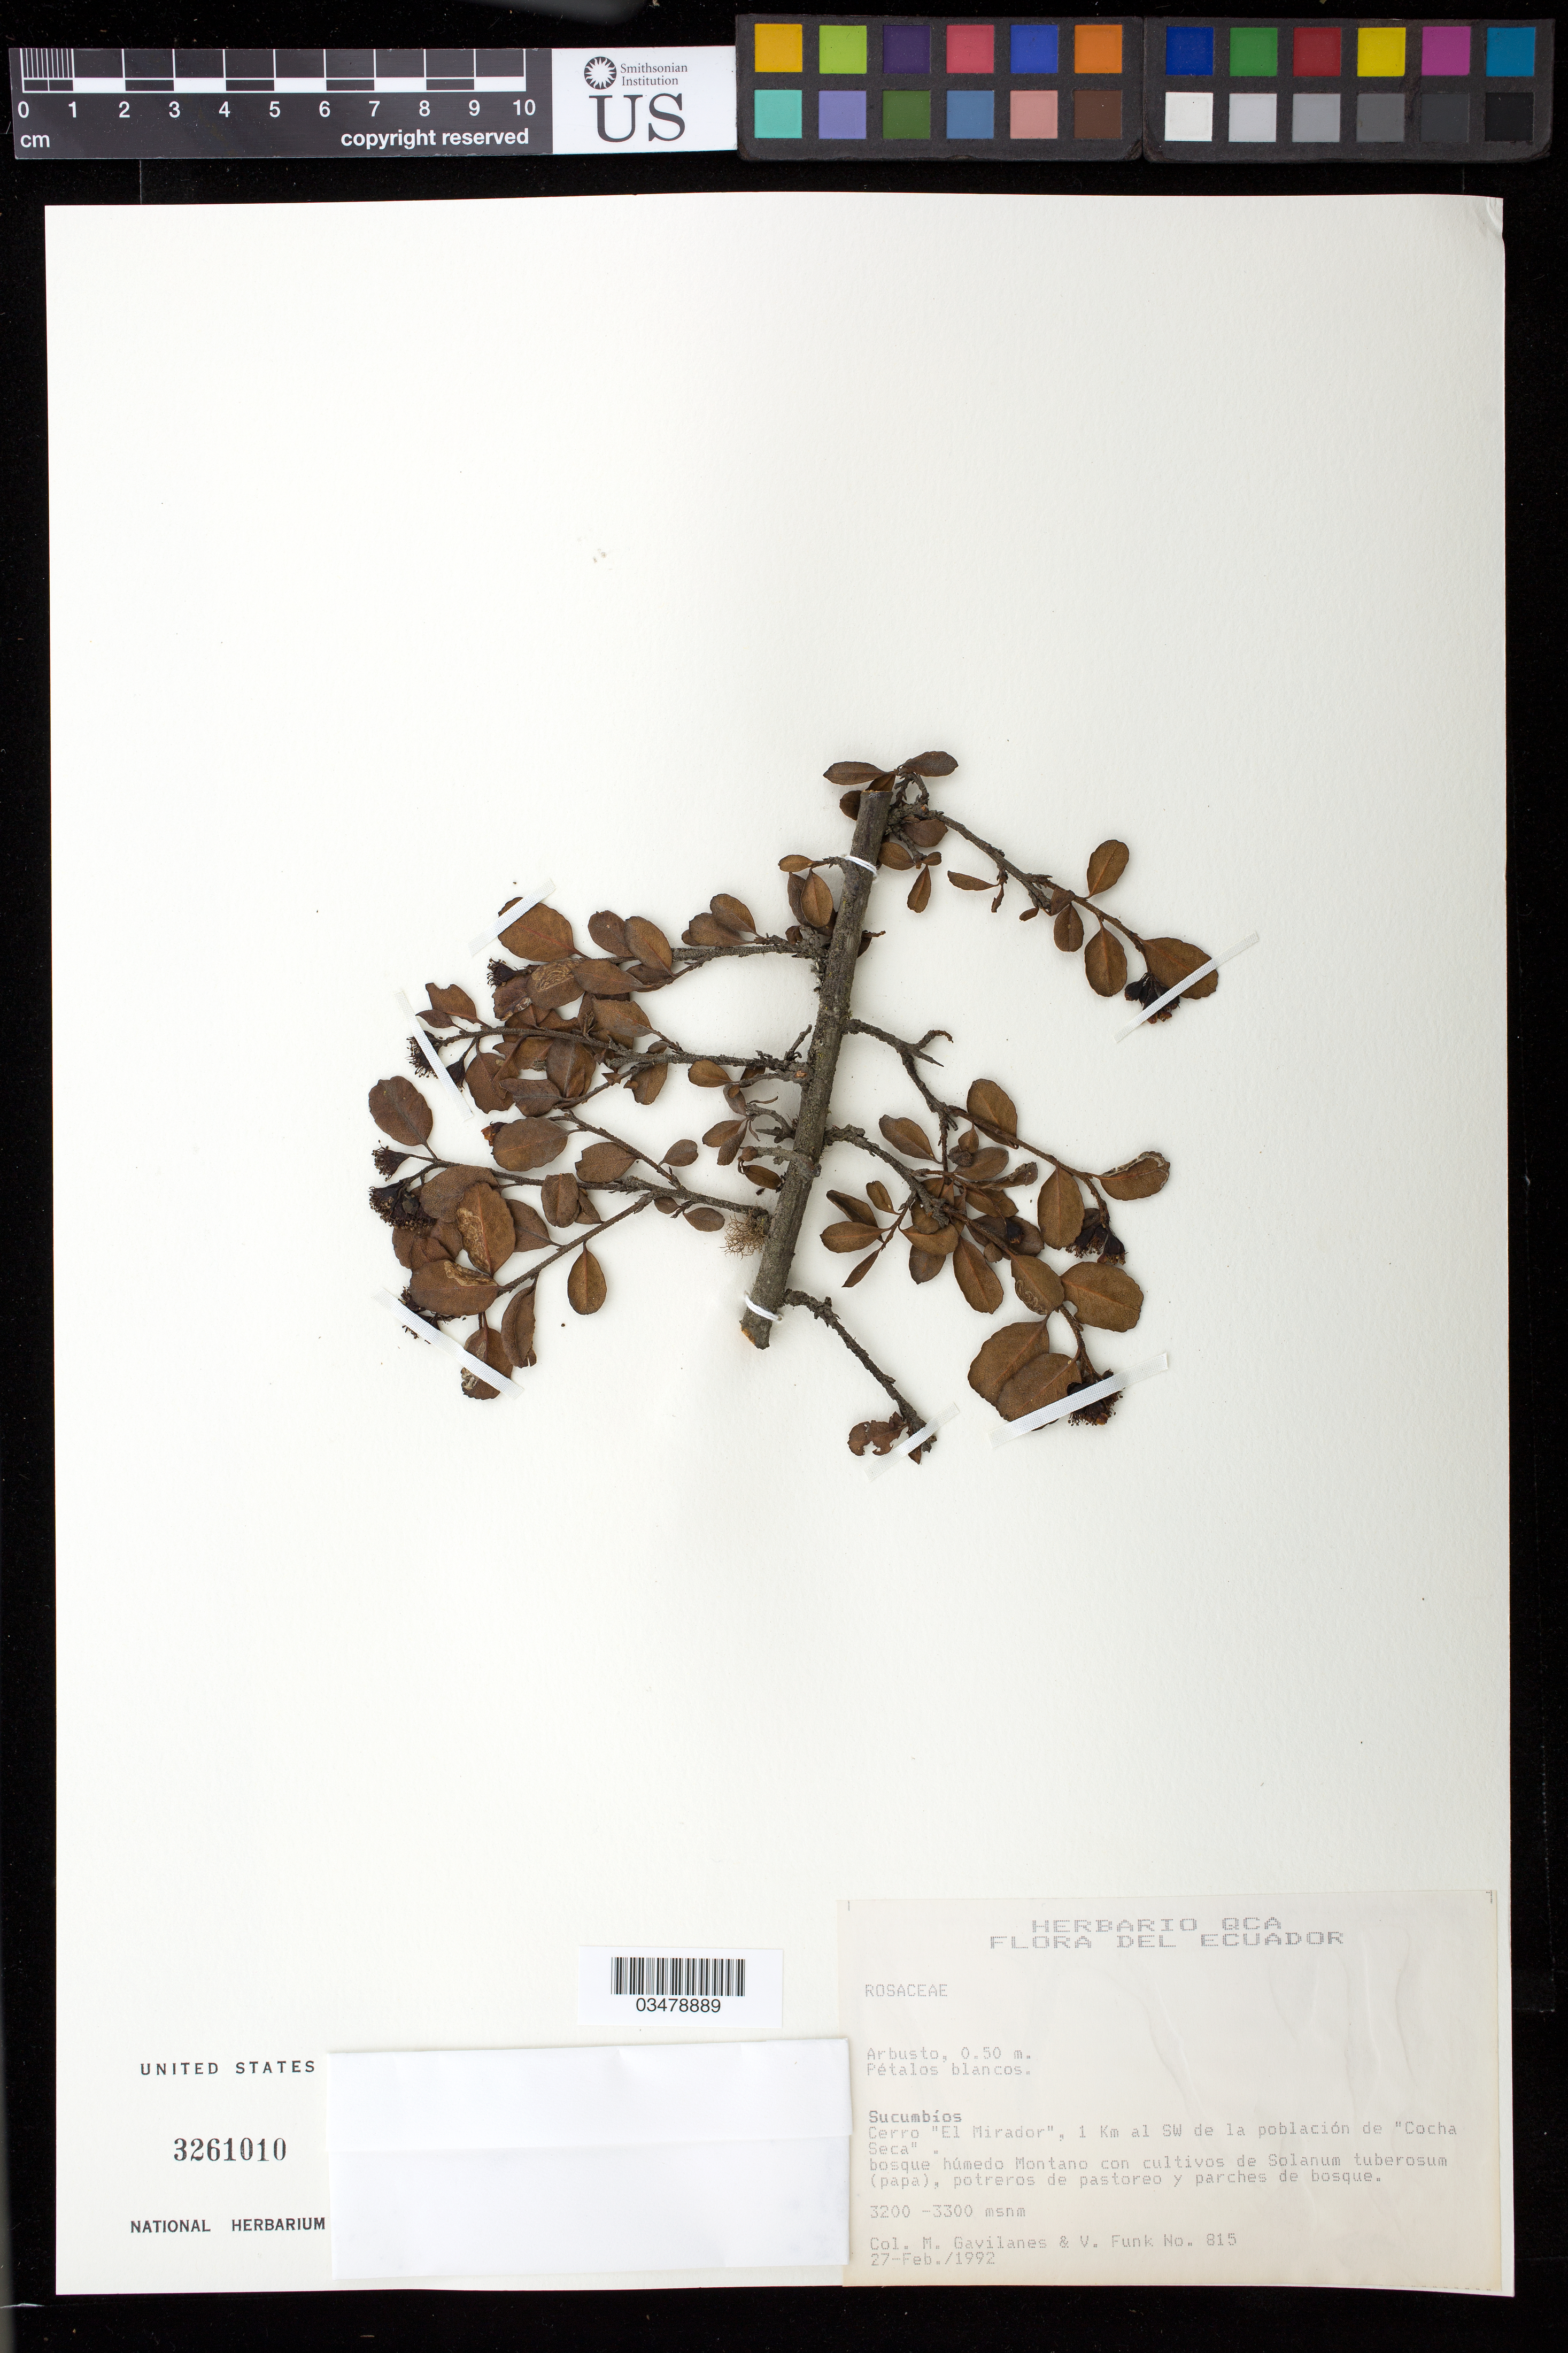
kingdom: Plantae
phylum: Tracheophyta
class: Magnoliopsida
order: Rosales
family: Rosaceae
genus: Hesperomeles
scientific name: Hesperomeles obtusifolia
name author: (Pers.) Lindl.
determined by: Romoleroux, K.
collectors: M. Gavilanes & V. Funk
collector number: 815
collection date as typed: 27 Feb 1992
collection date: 1992-02-27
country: Ecuador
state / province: Sucumbíos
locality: Cerro "El Mirador", 1 km al SW de la población de "Cocha Seca"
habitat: Bosque humbedo Montano con cultivos de Solanum tuberosum (papa).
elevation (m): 3200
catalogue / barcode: US 3261010